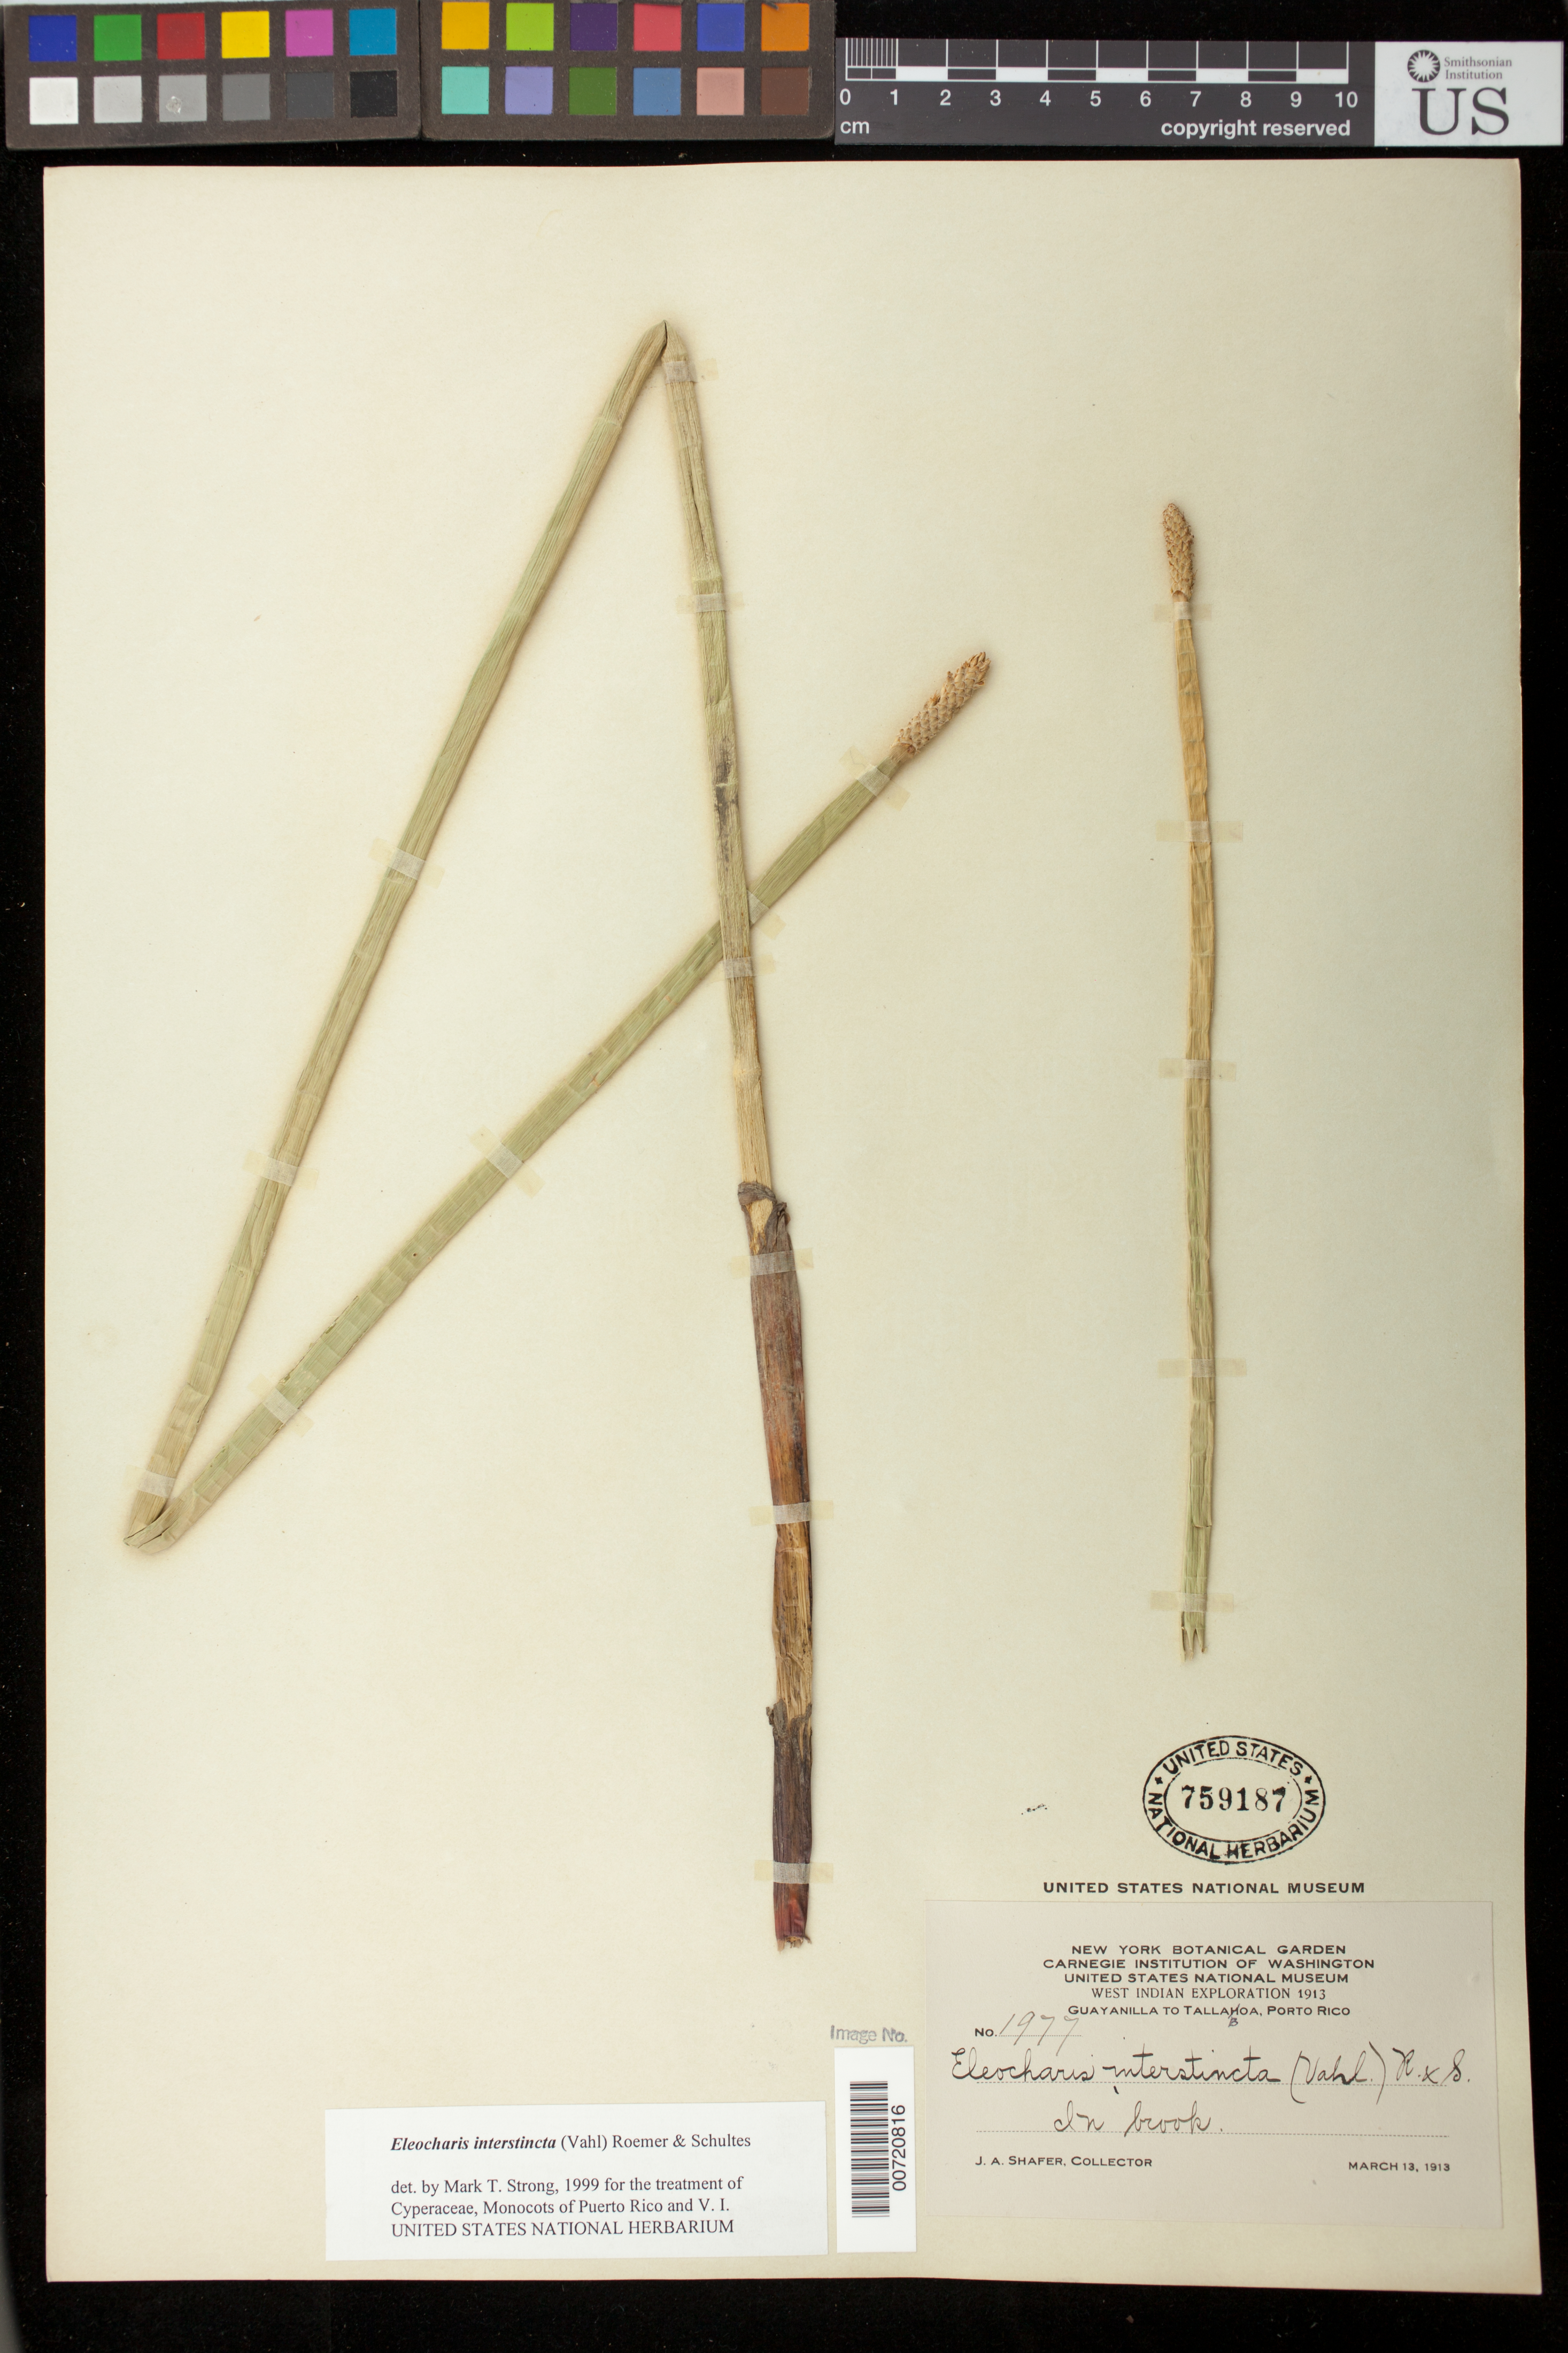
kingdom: Plantae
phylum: Tracheophyta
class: Liliopsida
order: Poales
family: Cyperaceae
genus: Eleocharis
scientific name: Eleocharis interstincta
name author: (Vahl) Roem. & Schult.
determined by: Strong, M. T., (US), Smithsonian Institution - National Museum of Natural History (UNITED STATES)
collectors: J. A. Shafer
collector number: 1977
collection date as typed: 13 Mar 1913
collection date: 1913-03-13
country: Puerto Rico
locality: Guayanilla to Tallaboa.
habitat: In brook.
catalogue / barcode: US 759187